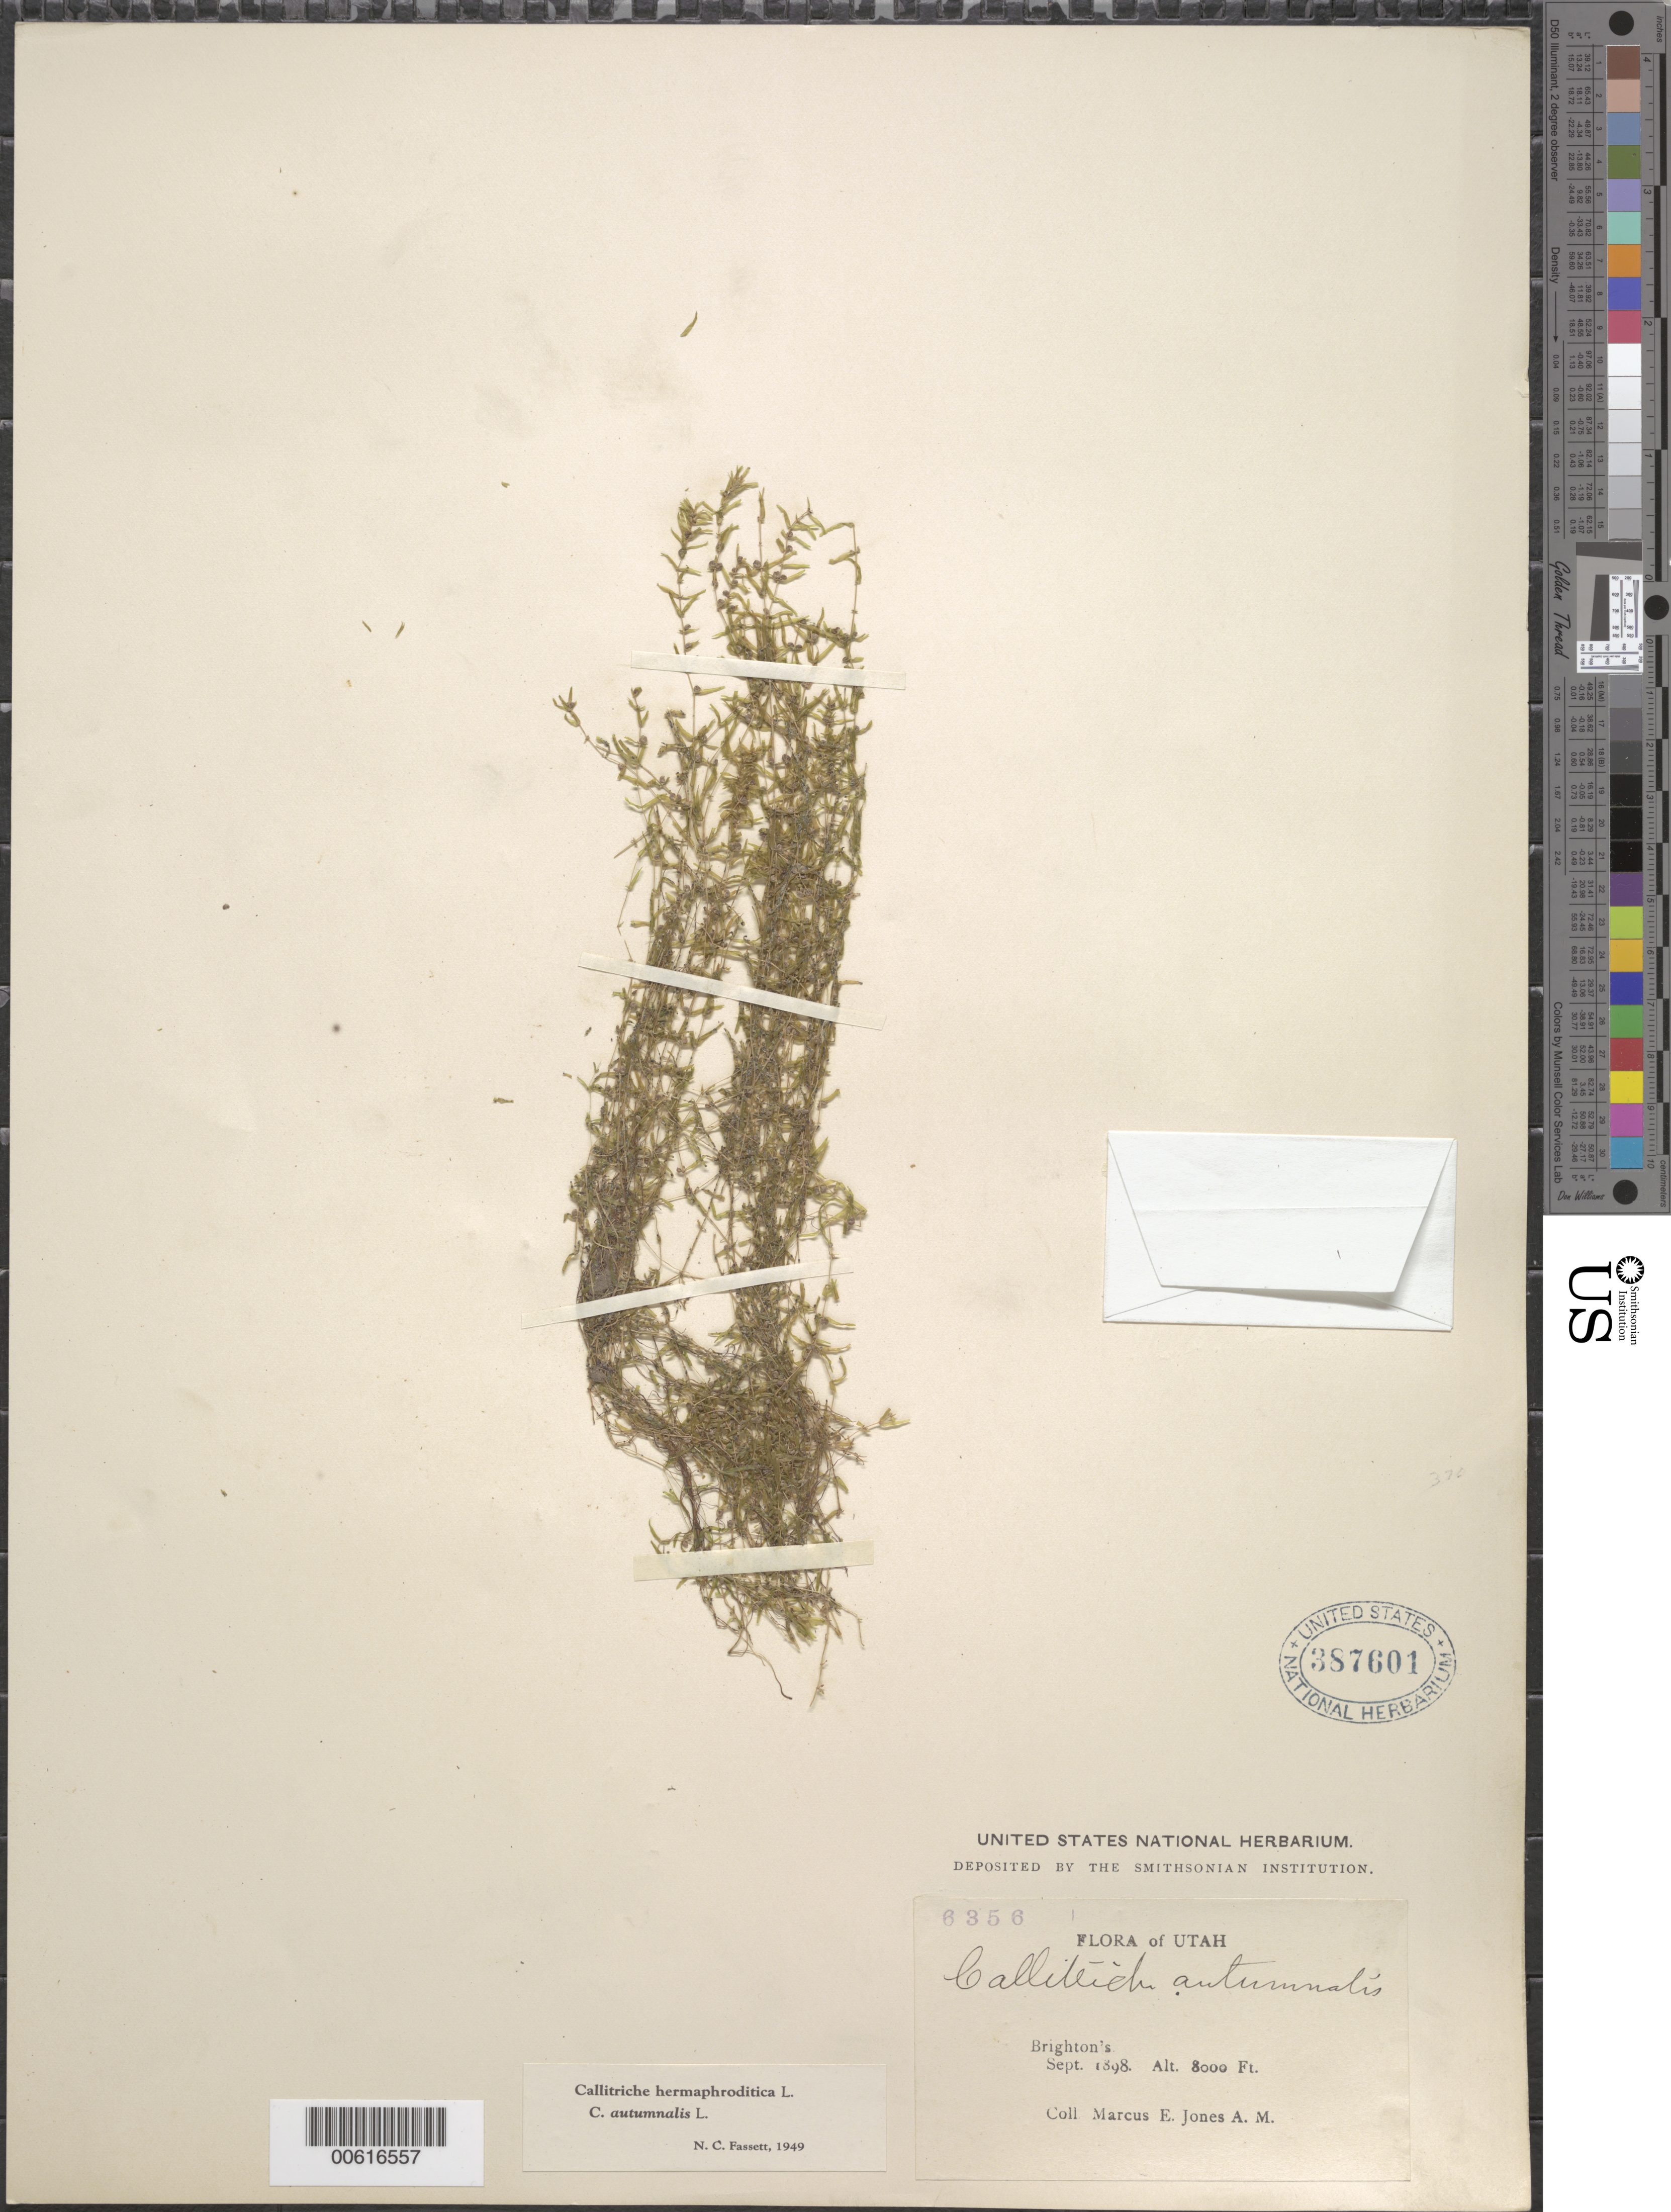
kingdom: Plantae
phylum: Tracheophyta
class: Magnoliopsida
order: Lamiales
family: Plantaginaceae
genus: Callitriche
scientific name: Callitriche hermaphroditica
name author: L.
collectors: M. E. Jones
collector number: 6356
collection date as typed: Sep 1898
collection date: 1898-09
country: United States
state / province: Utah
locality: Brighton's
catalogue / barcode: US 387601